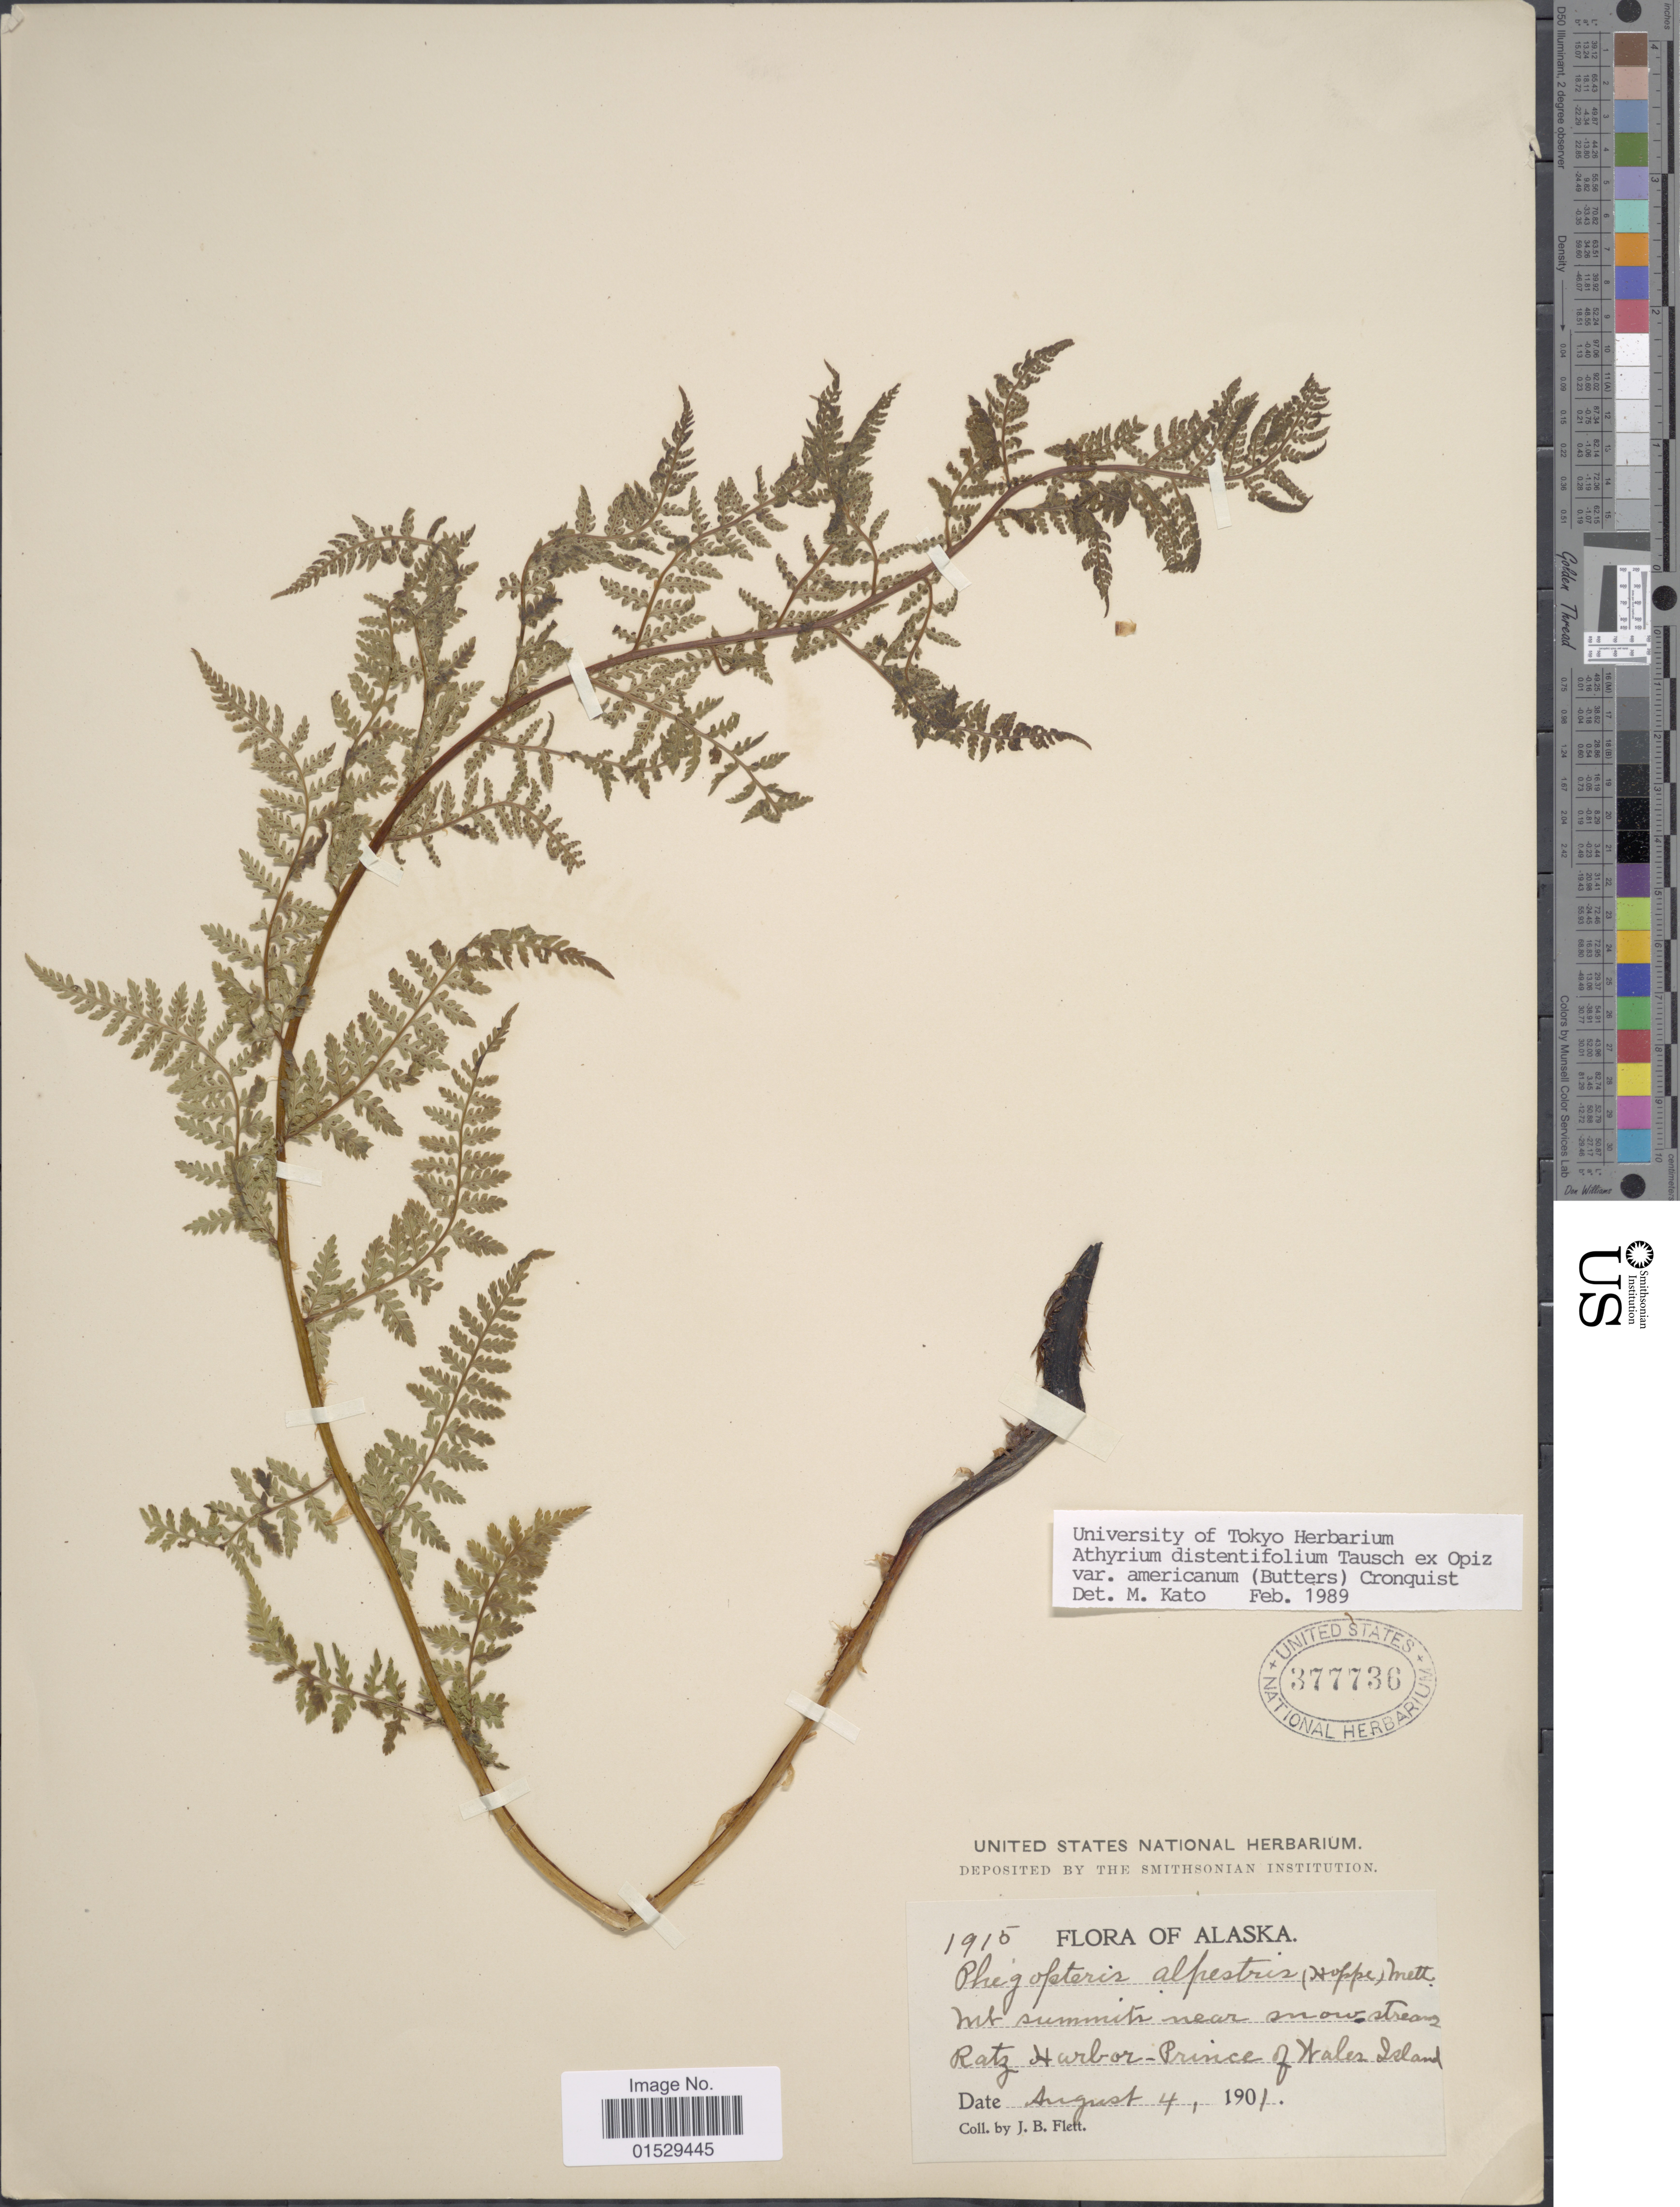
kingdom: Plantae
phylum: Tracheophyta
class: Polypodiopsida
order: Polypodiales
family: Athyriaceae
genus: Athyrium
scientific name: Athyrium distentifolilum subsp. americanum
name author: (Butters) Hultén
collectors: J. Flett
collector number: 1915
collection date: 1901-08-04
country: United States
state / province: Alaska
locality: Mt. summits near snow stream, Ratz Harbor - Prince of Wales Island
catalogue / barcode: US 377736